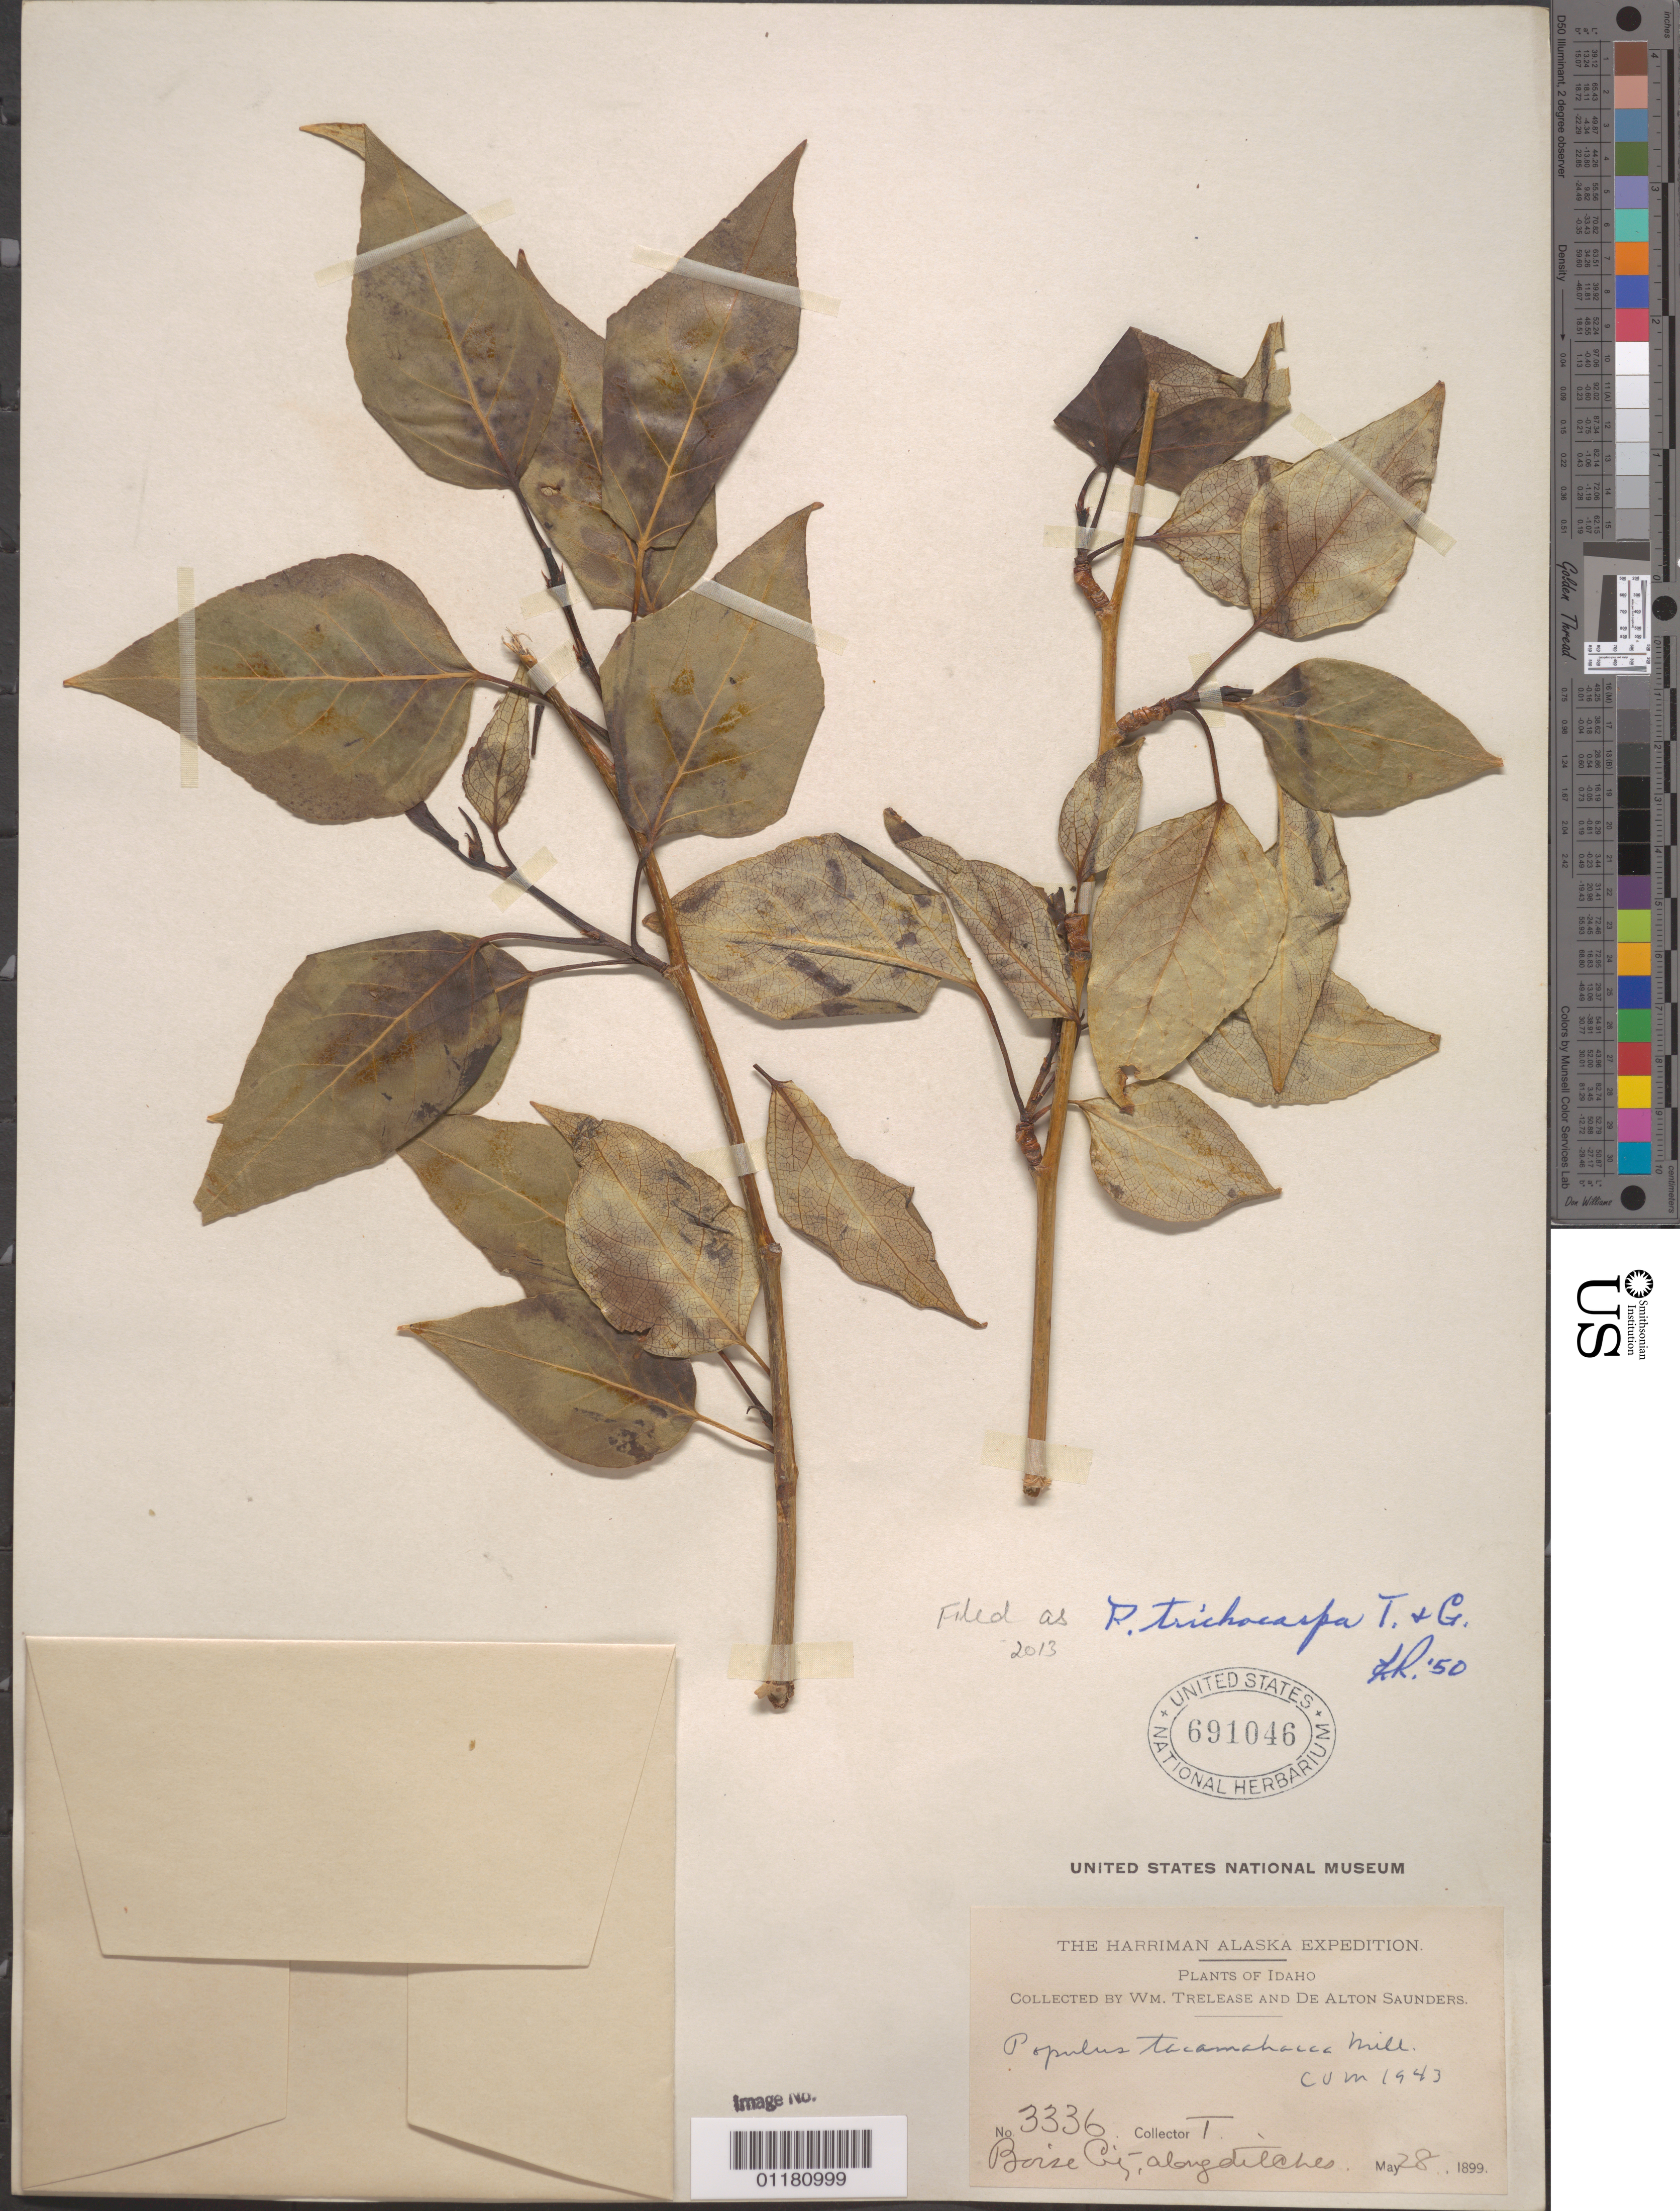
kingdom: Plantae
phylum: Tracheophyta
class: Magnoliopsida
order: Malpighiales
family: Salicaceae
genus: Populus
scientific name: Populus trichocarpa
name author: Torr. & A. Gray ex W. Hook.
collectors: W. Trelease & D. A. Saunders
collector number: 3336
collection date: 1899-05-28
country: United States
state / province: Idaho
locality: Boise City.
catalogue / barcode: US 691046